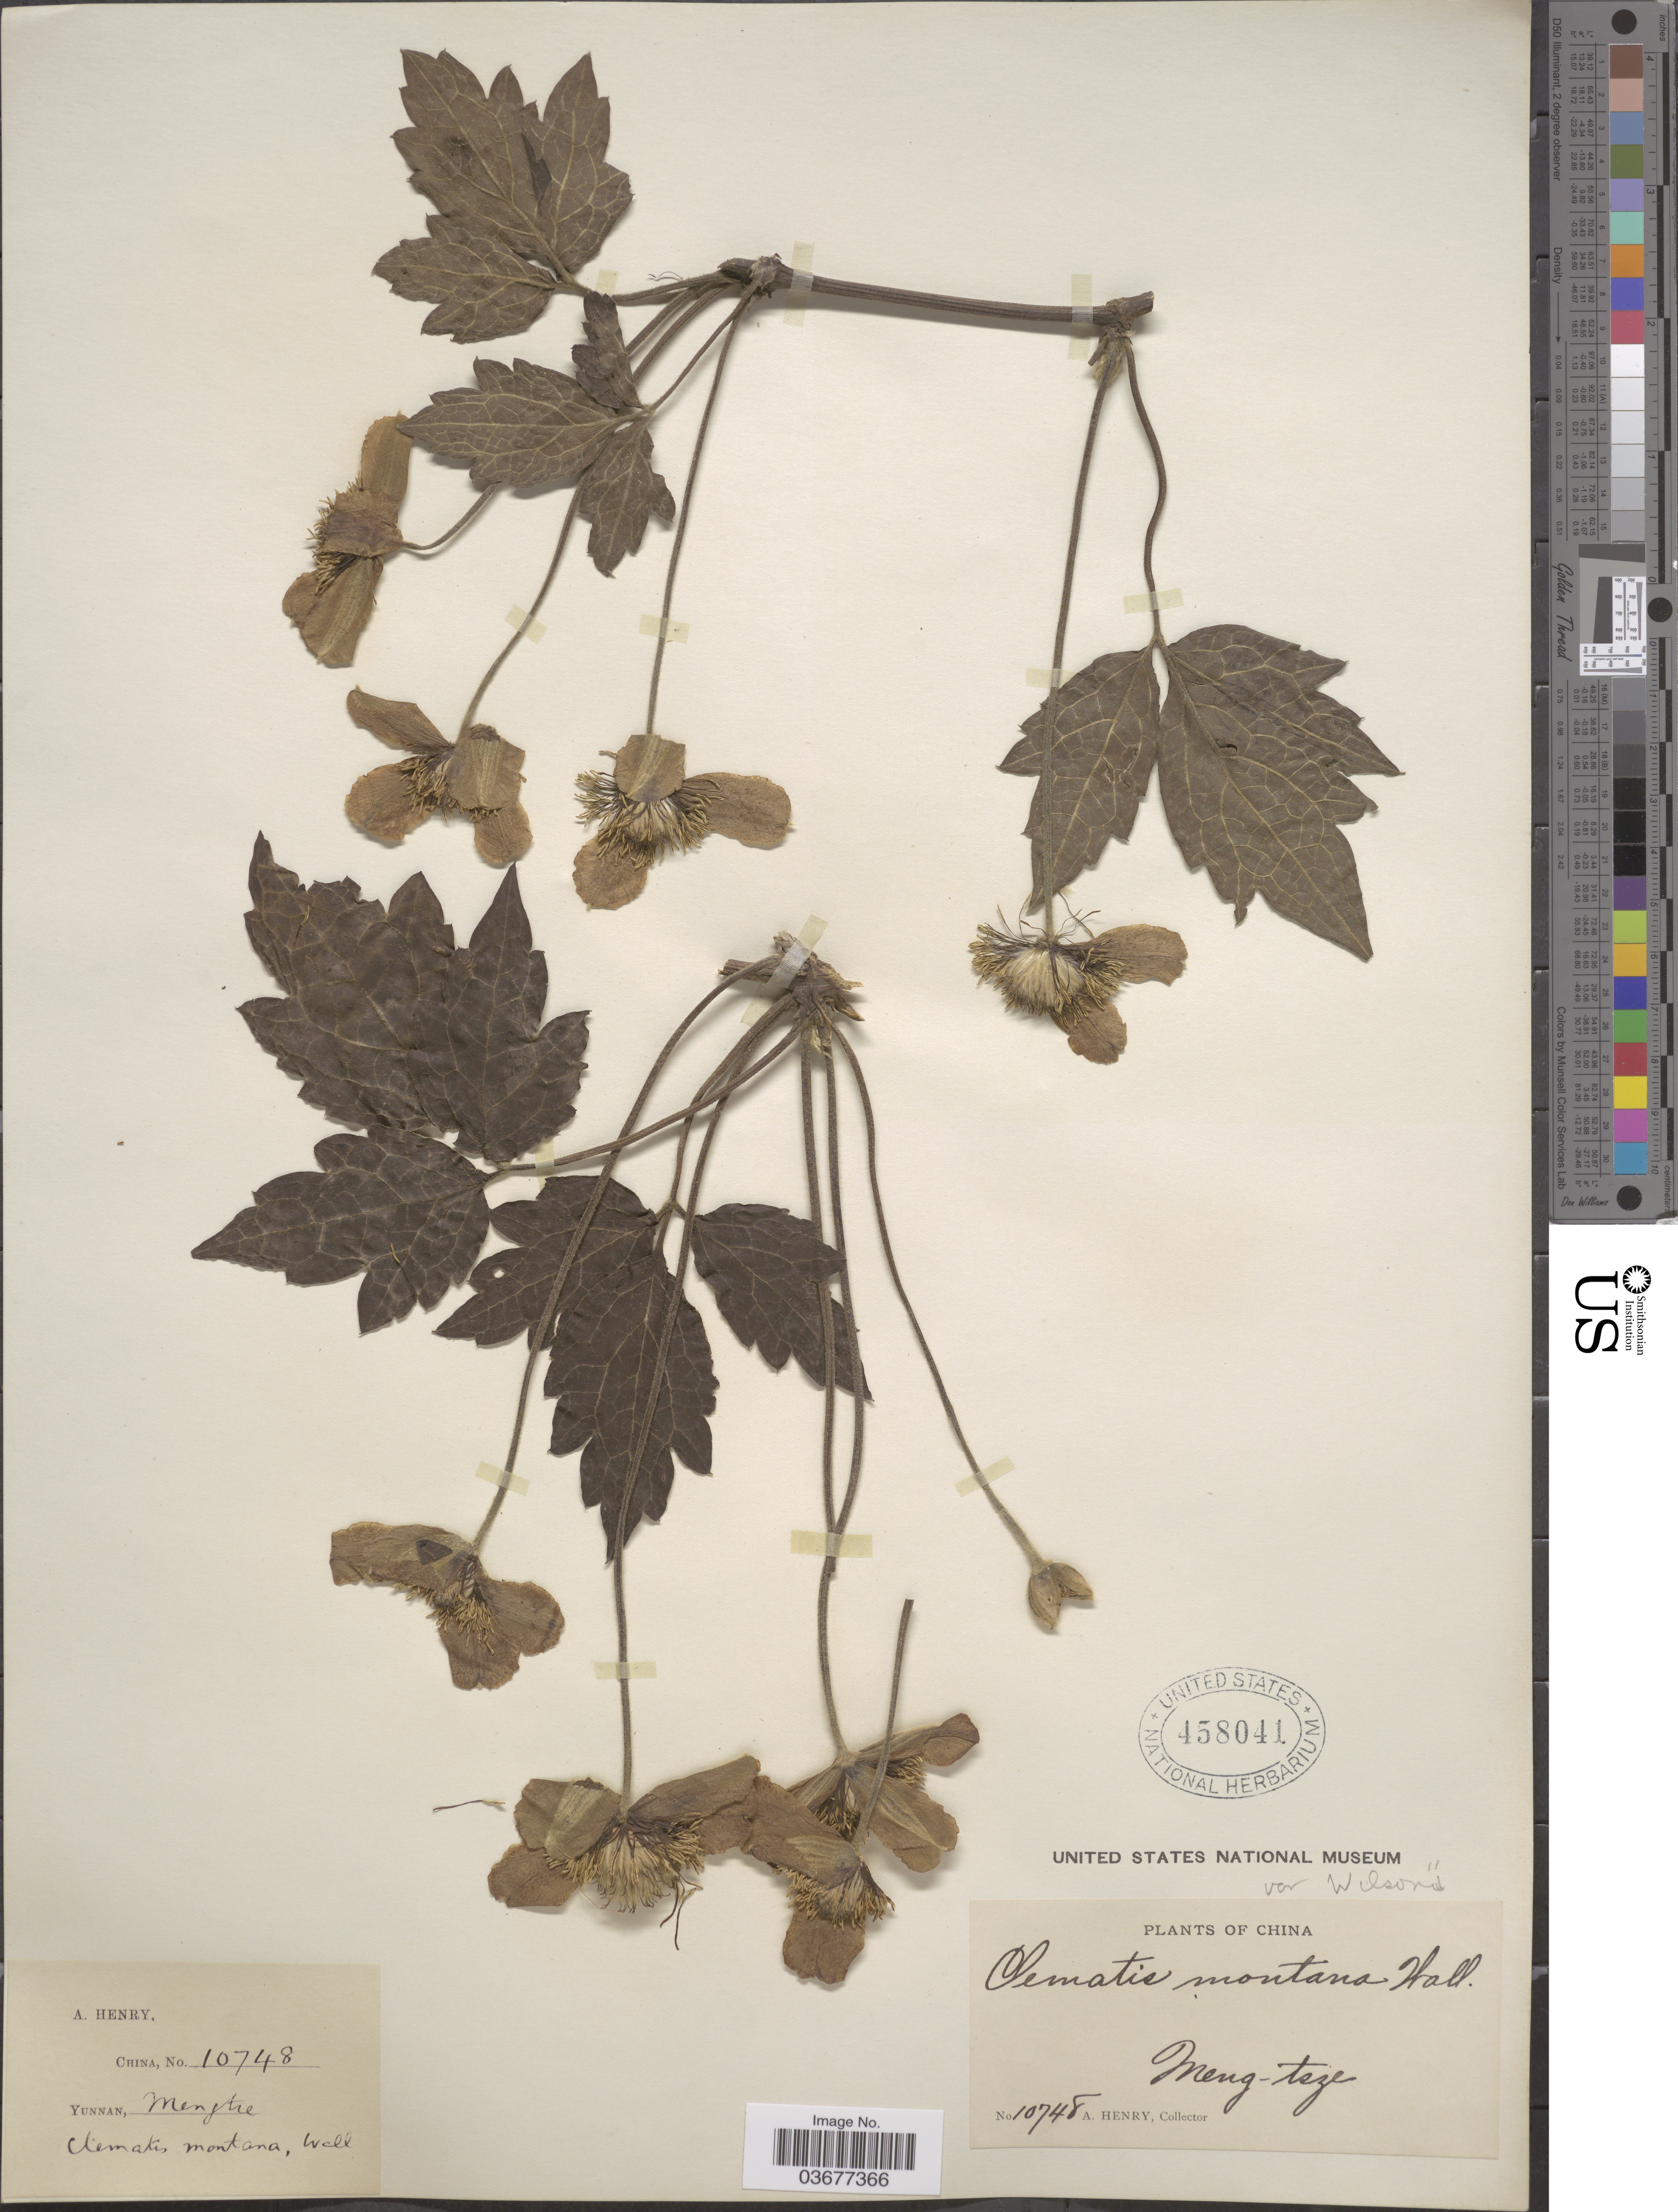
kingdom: Plantae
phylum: Tracheophyta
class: Magnoliopsida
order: Ranunculales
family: Ranunculaceae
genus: Clematis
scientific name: Clematis montana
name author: Buch.-Ham. ex DC.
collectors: A. Henry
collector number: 10748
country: China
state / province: Yunnan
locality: Meng-tsze.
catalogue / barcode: US 458041